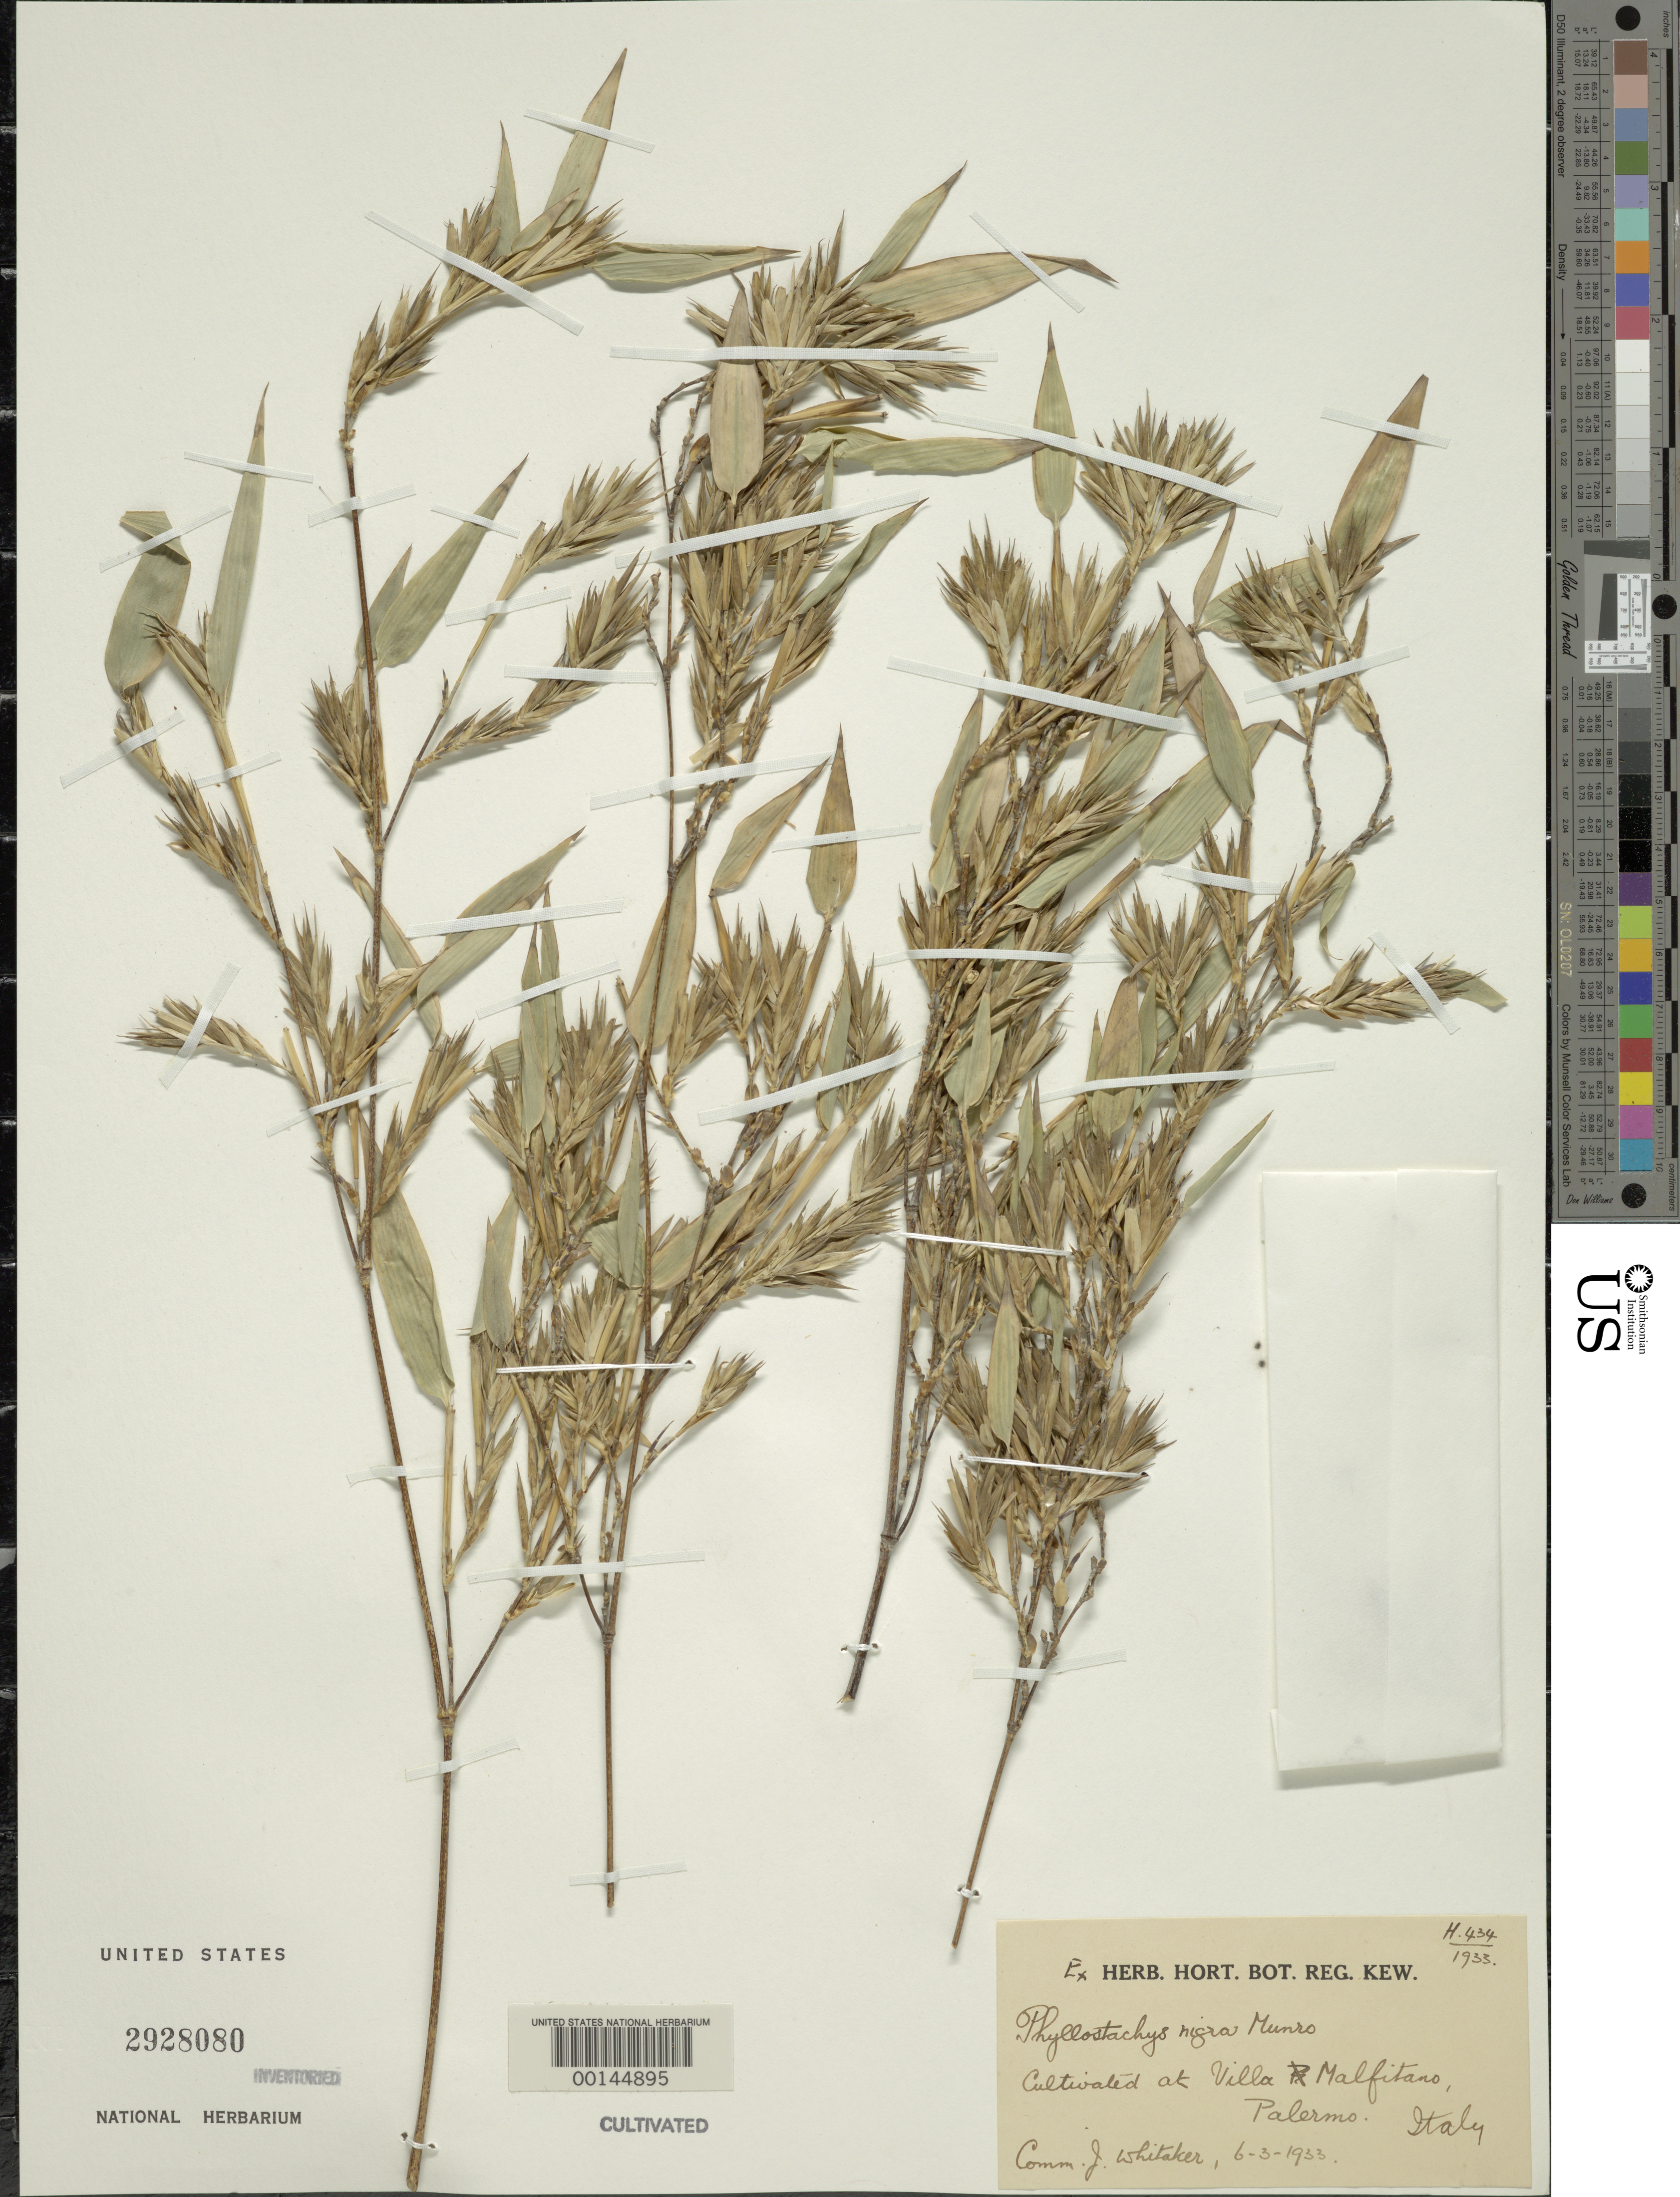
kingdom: Plantae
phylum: Tracheophyta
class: Liliopsida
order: Poales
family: Poaceae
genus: Phyllostachys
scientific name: Phyllostachys nigra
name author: (Lodd. ex Lindl.) Munro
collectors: J. Whitaker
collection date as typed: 06 Mar 1933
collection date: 1933-03-06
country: Italy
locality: Palermo, villa malfitano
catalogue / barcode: US 2928080